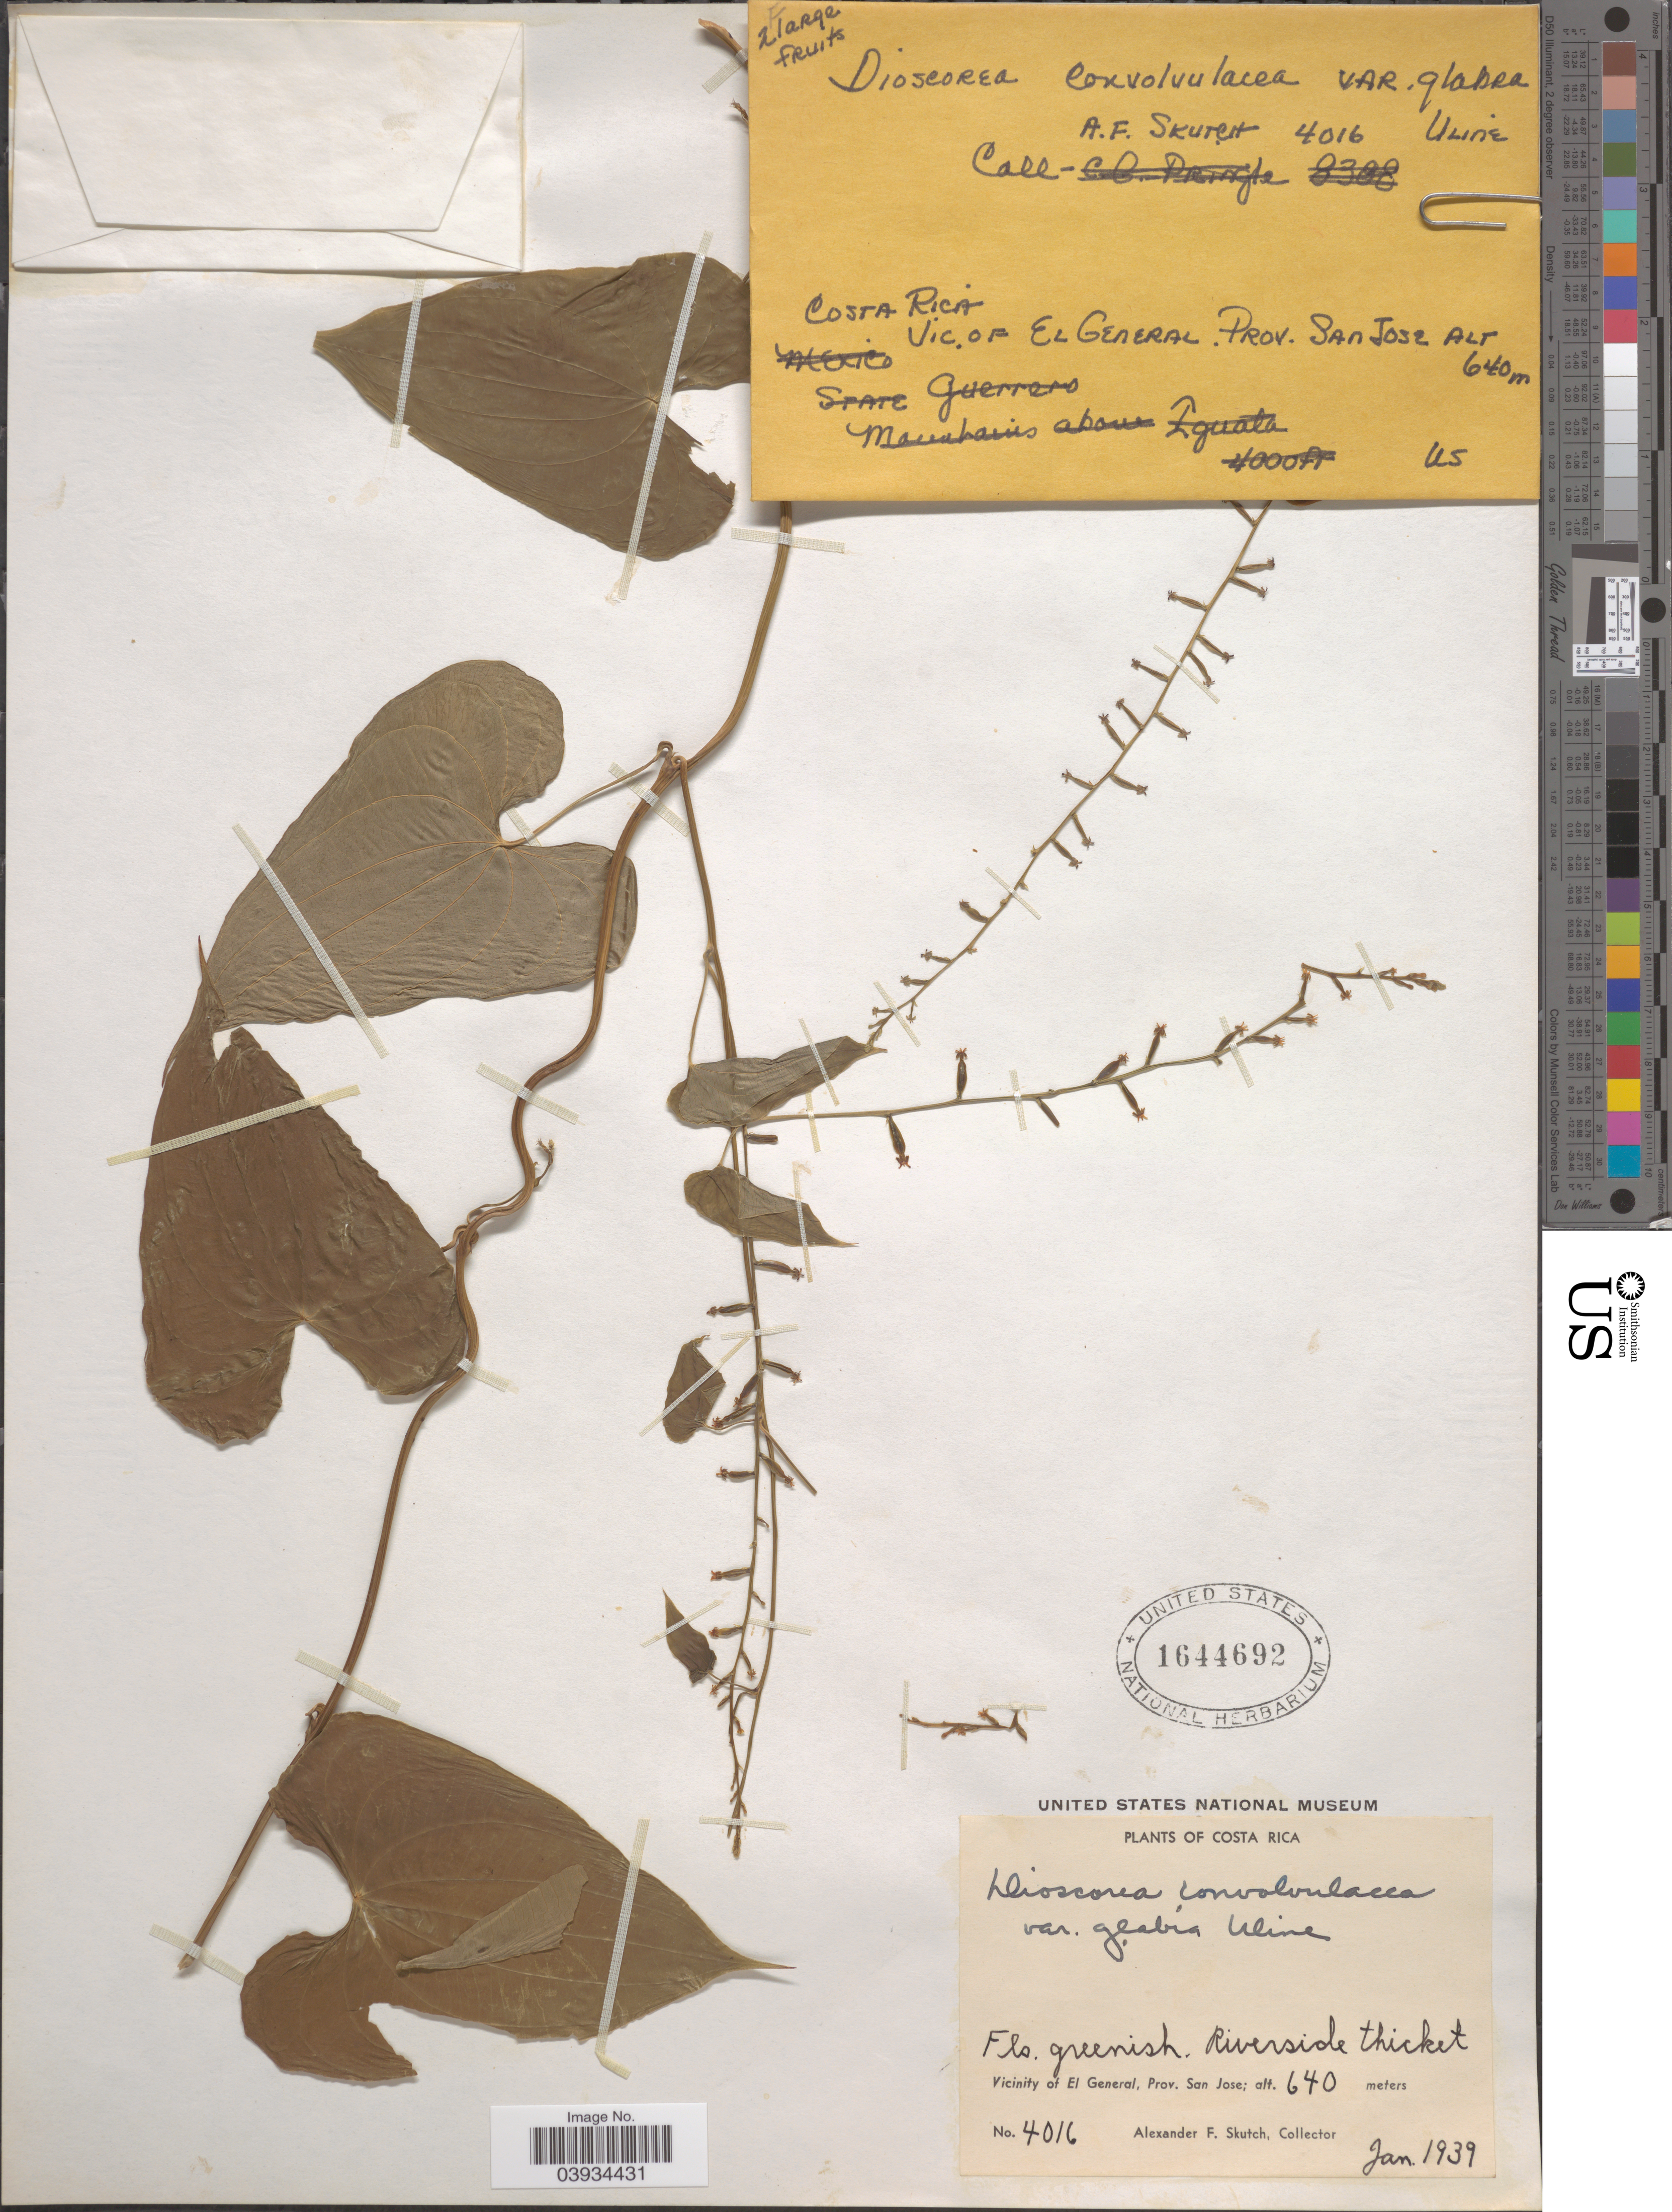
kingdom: Plantae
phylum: Tracheophyta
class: Liliopsida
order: Dioscoreales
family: Dioscoreaceae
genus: Dioscorea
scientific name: Dioscorea convolvulacea var. glabra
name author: (Hemsl.) Uline ex R. Knuth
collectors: A. F. Skutch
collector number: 4016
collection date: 1939-01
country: Costa Rica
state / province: San José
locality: Vicinity of El General.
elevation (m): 640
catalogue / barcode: US 1644692